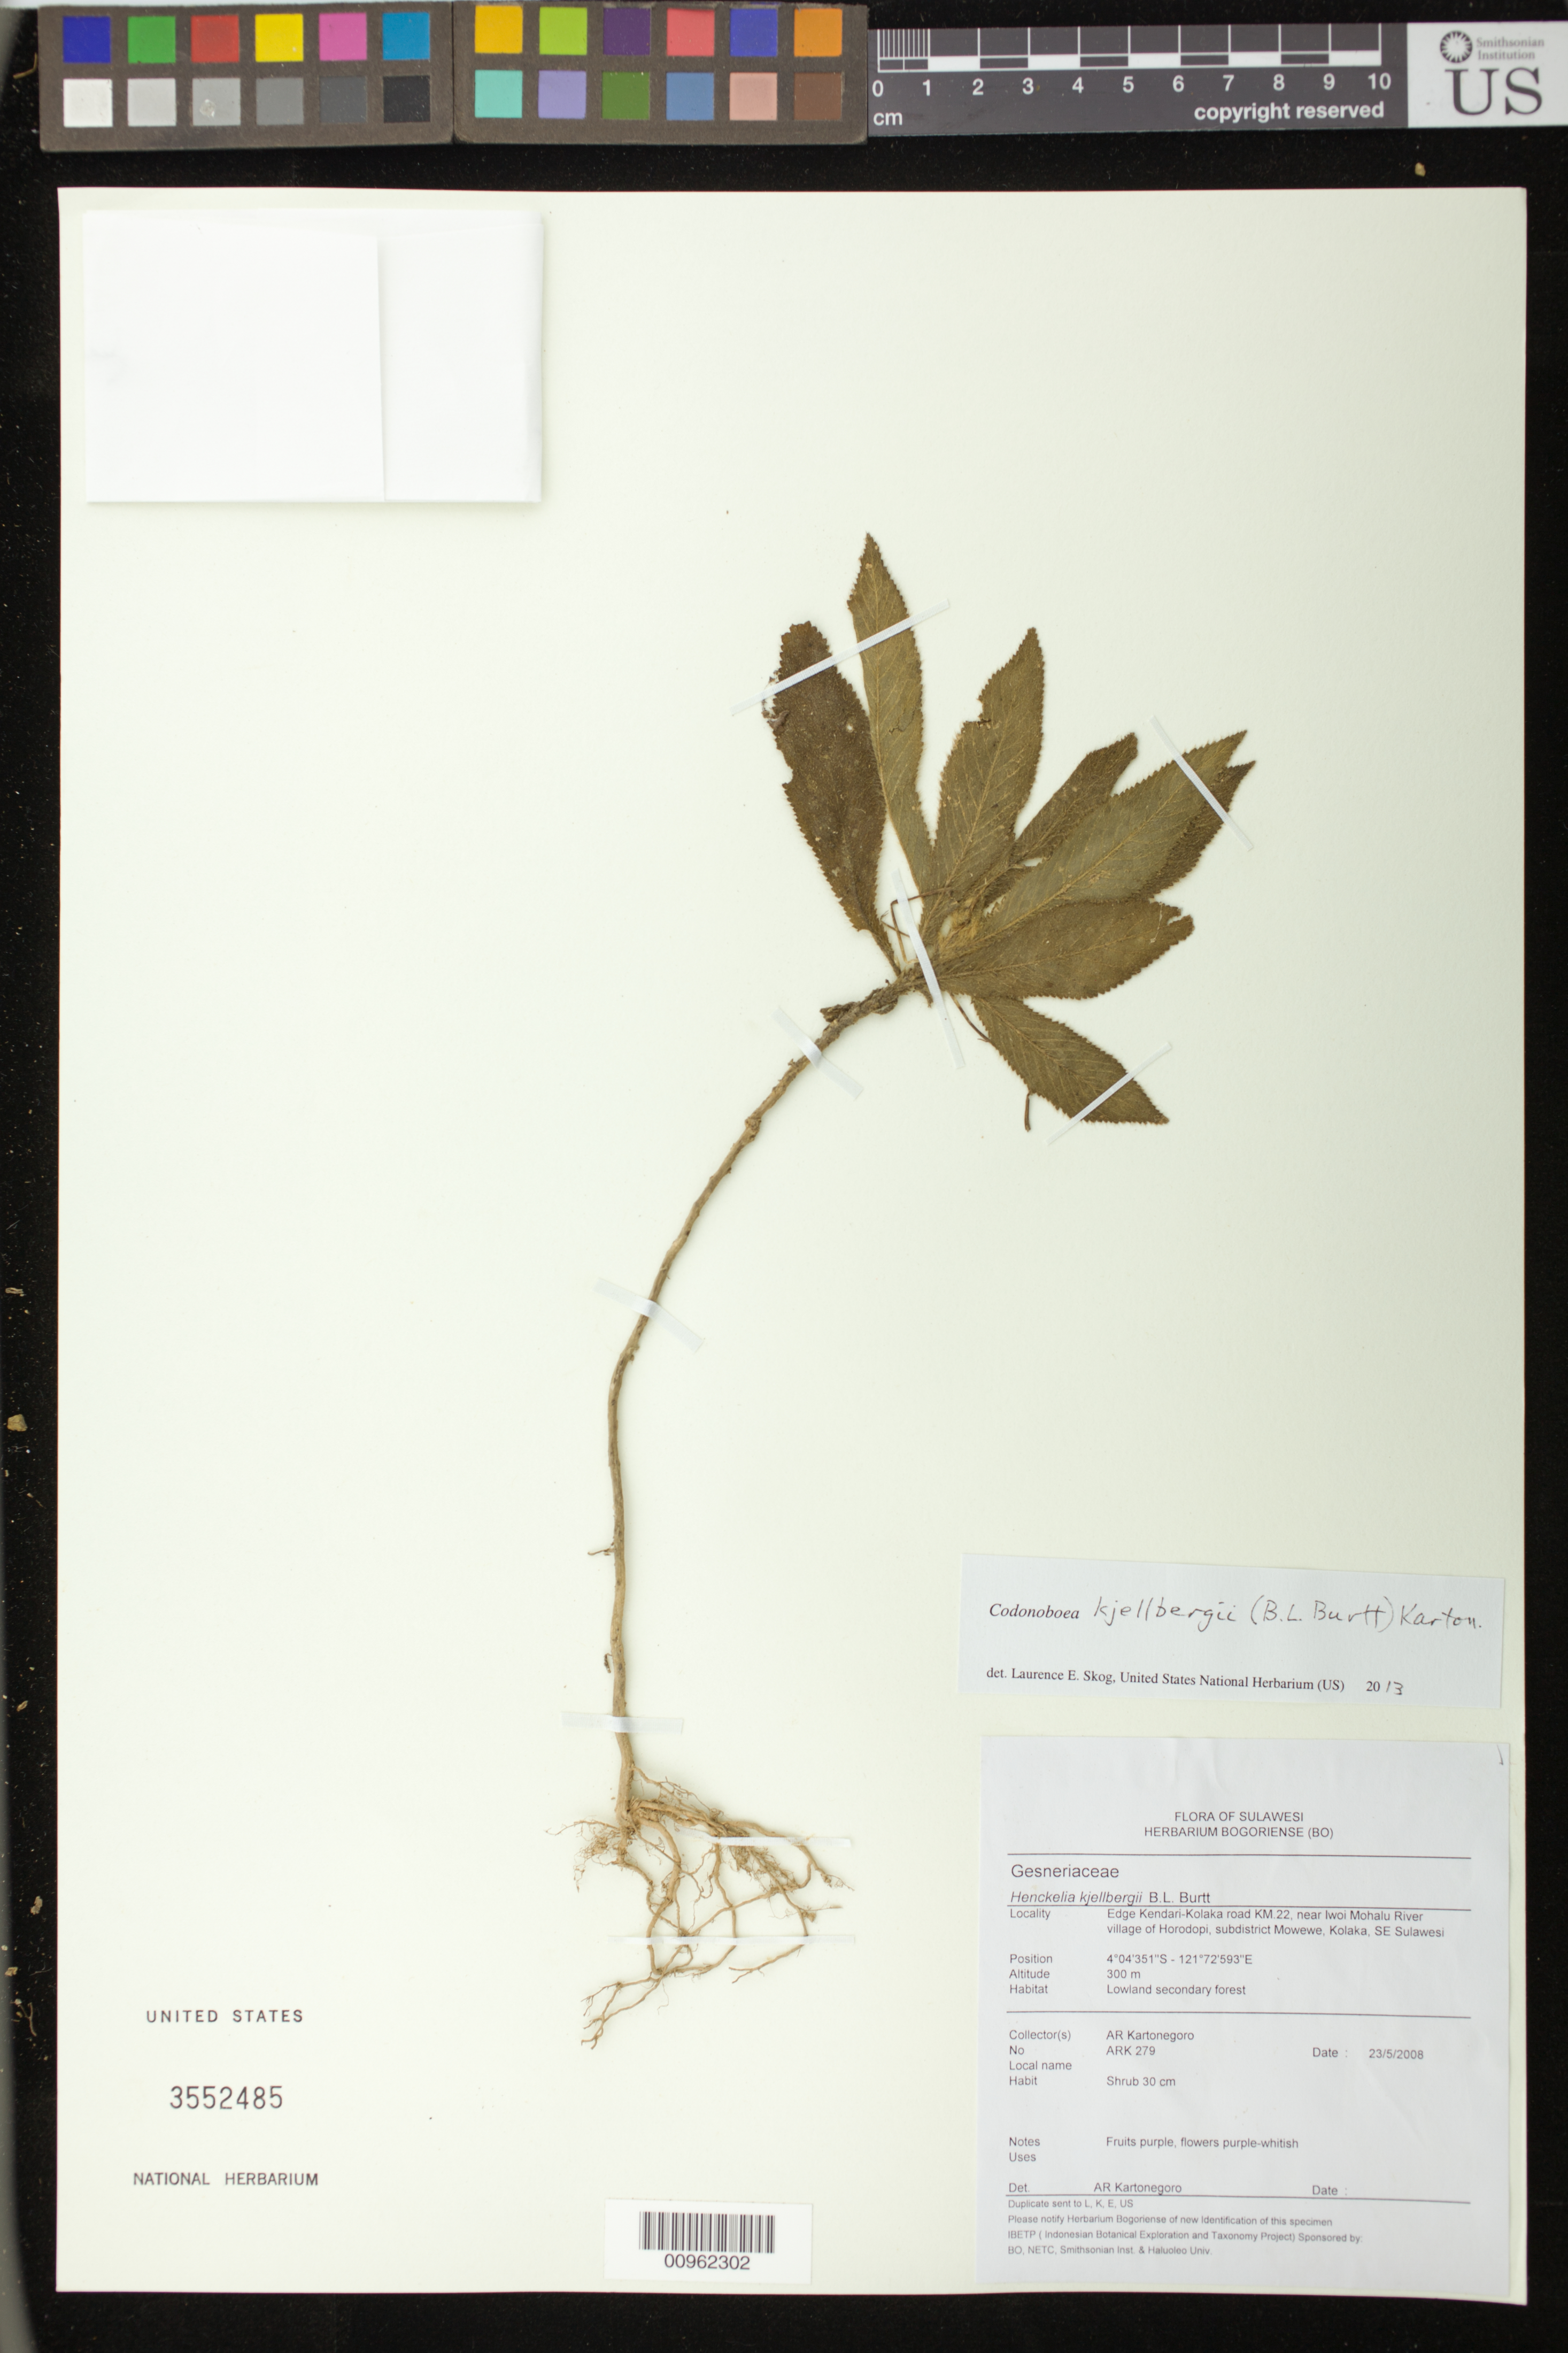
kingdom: Plantae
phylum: Tracheophyta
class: Magnoliopsida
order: Lamiales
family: Gesneriaceae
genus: Codonoboea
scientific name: Codonoboea kjellbergii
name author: (B.L. Burtt) Karton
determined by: Skog, Laurence E.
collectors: A. Kartonegoro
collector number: ARK 279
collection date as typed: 23 May 2008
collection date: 2008-05-23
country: Indonesia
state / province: Sulawesi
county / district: Sulawesi Tenggara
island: Sulawesi [Celebes]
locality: Edge Kendari-Kolaka road KM.22, near Iwoi Mohalu River, village of Horodopi, subdistrict Mowewe, Kolaka, SE Sulawesi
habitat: Lowland secondary forest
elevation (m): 300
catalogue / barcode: US 3552485